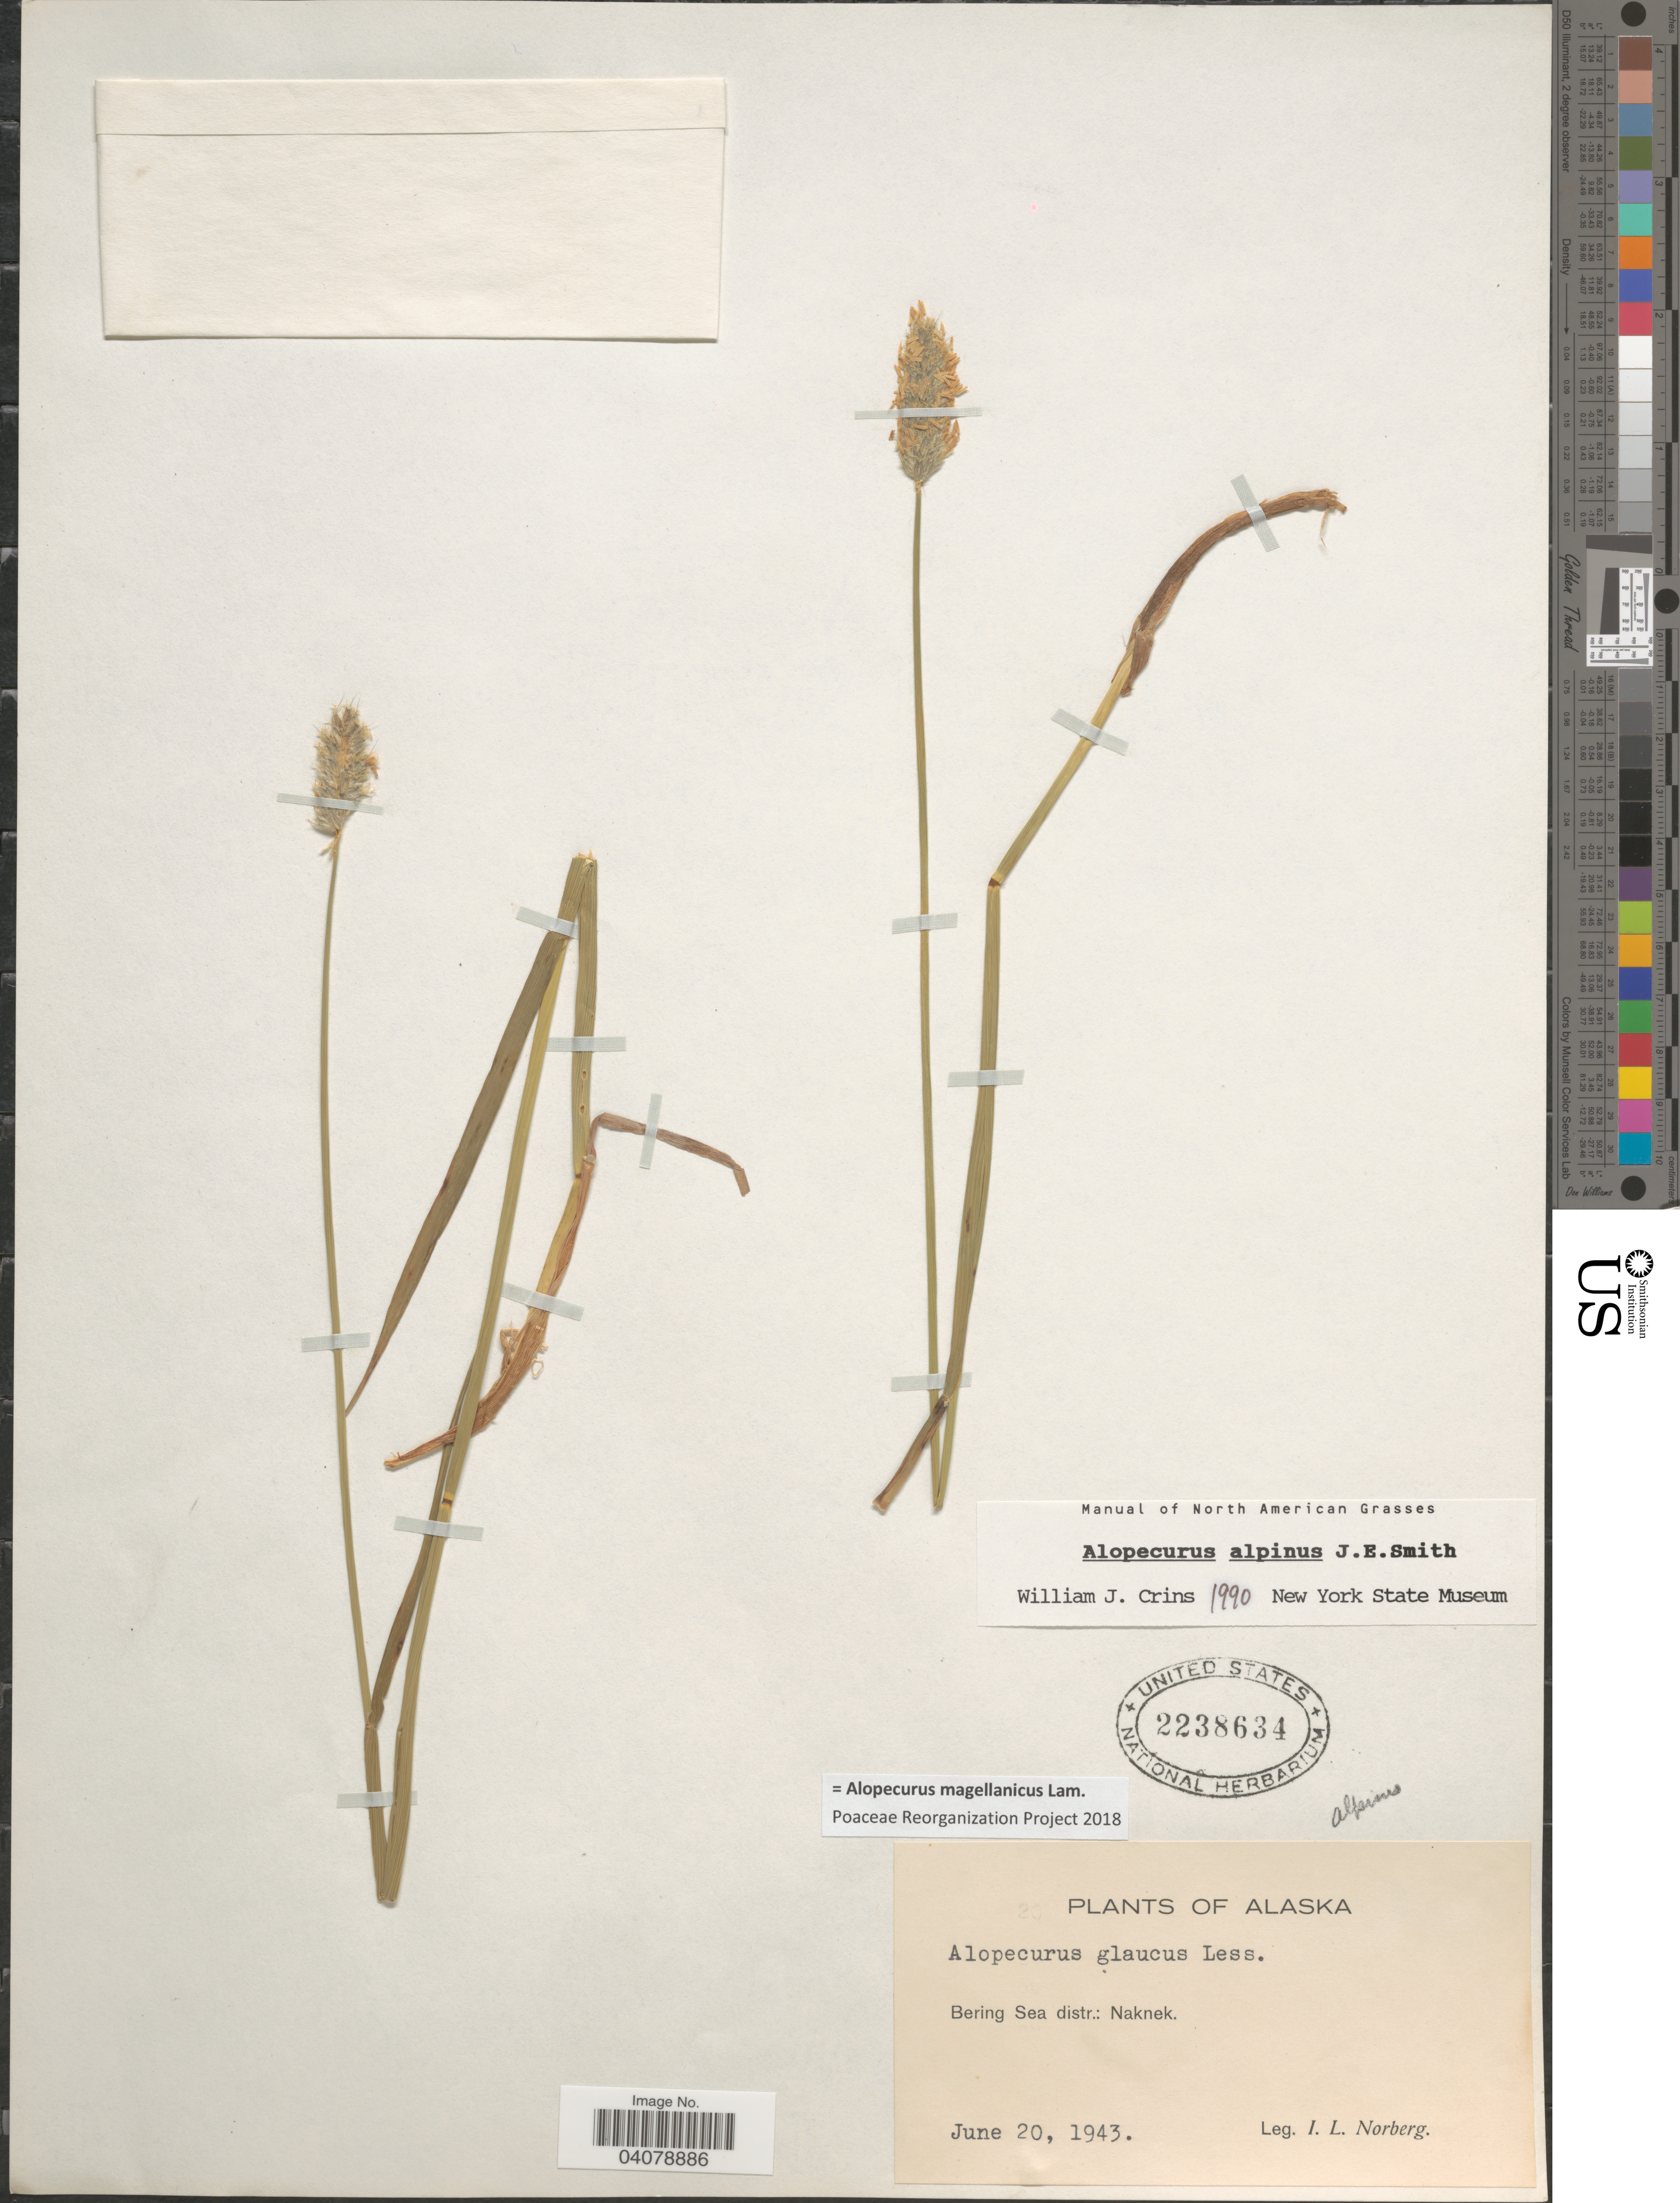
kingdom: Plantae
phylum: Tracheophyta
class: Liliopsida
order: Poales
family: Poaceae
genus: Alopecurus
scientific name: Alopecurus magellanicus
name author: Lam.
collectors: I. Norberg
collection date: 1943-06-20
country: United States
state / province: Alaska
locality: Bering Sea distr.: Naknek.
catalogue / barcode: US 2238634